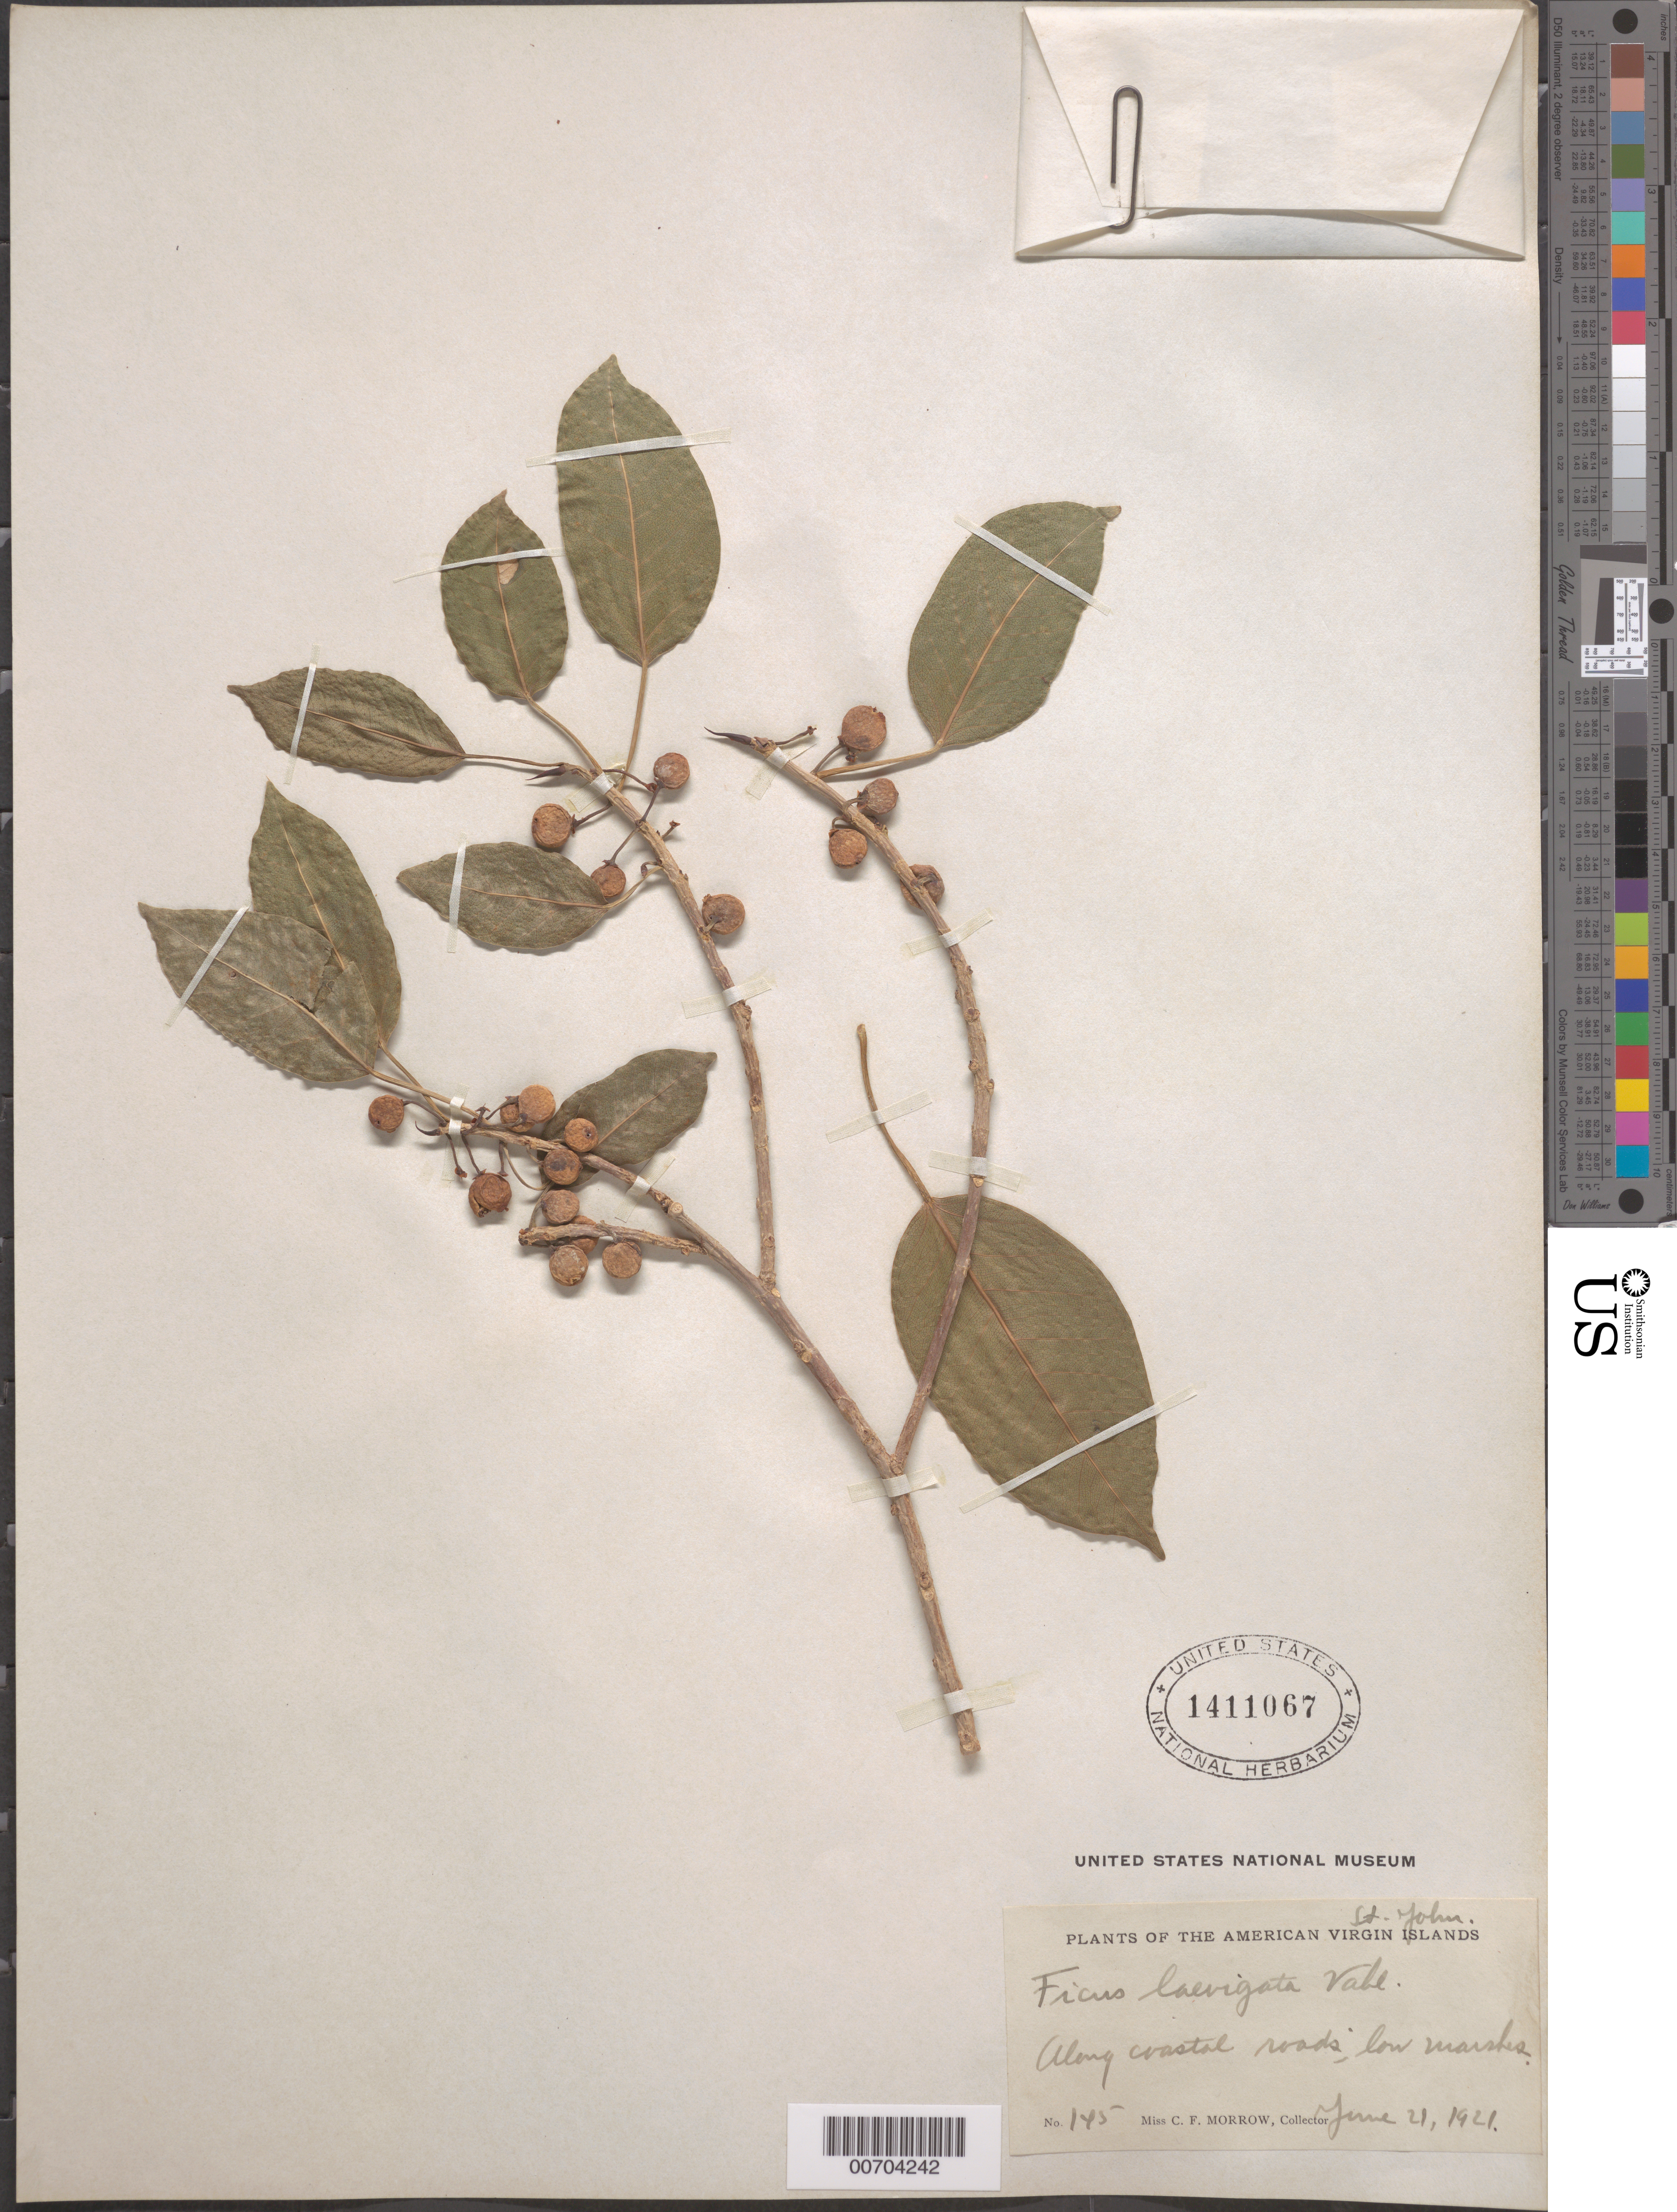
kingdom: Plantae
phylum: Tracheophyta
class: Magnoliopsida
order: Rosales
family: Moraceae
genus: Ficus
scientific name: Ficus laevigata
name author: Vahl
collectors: C. Morrow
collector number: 145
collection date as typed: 21 Jun 1921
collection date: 1921-06-21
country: U.S. Virgin Islands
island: St. John Island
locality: Coastal roads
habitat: Along coastal roads, low marshes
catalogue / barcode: US 1411067